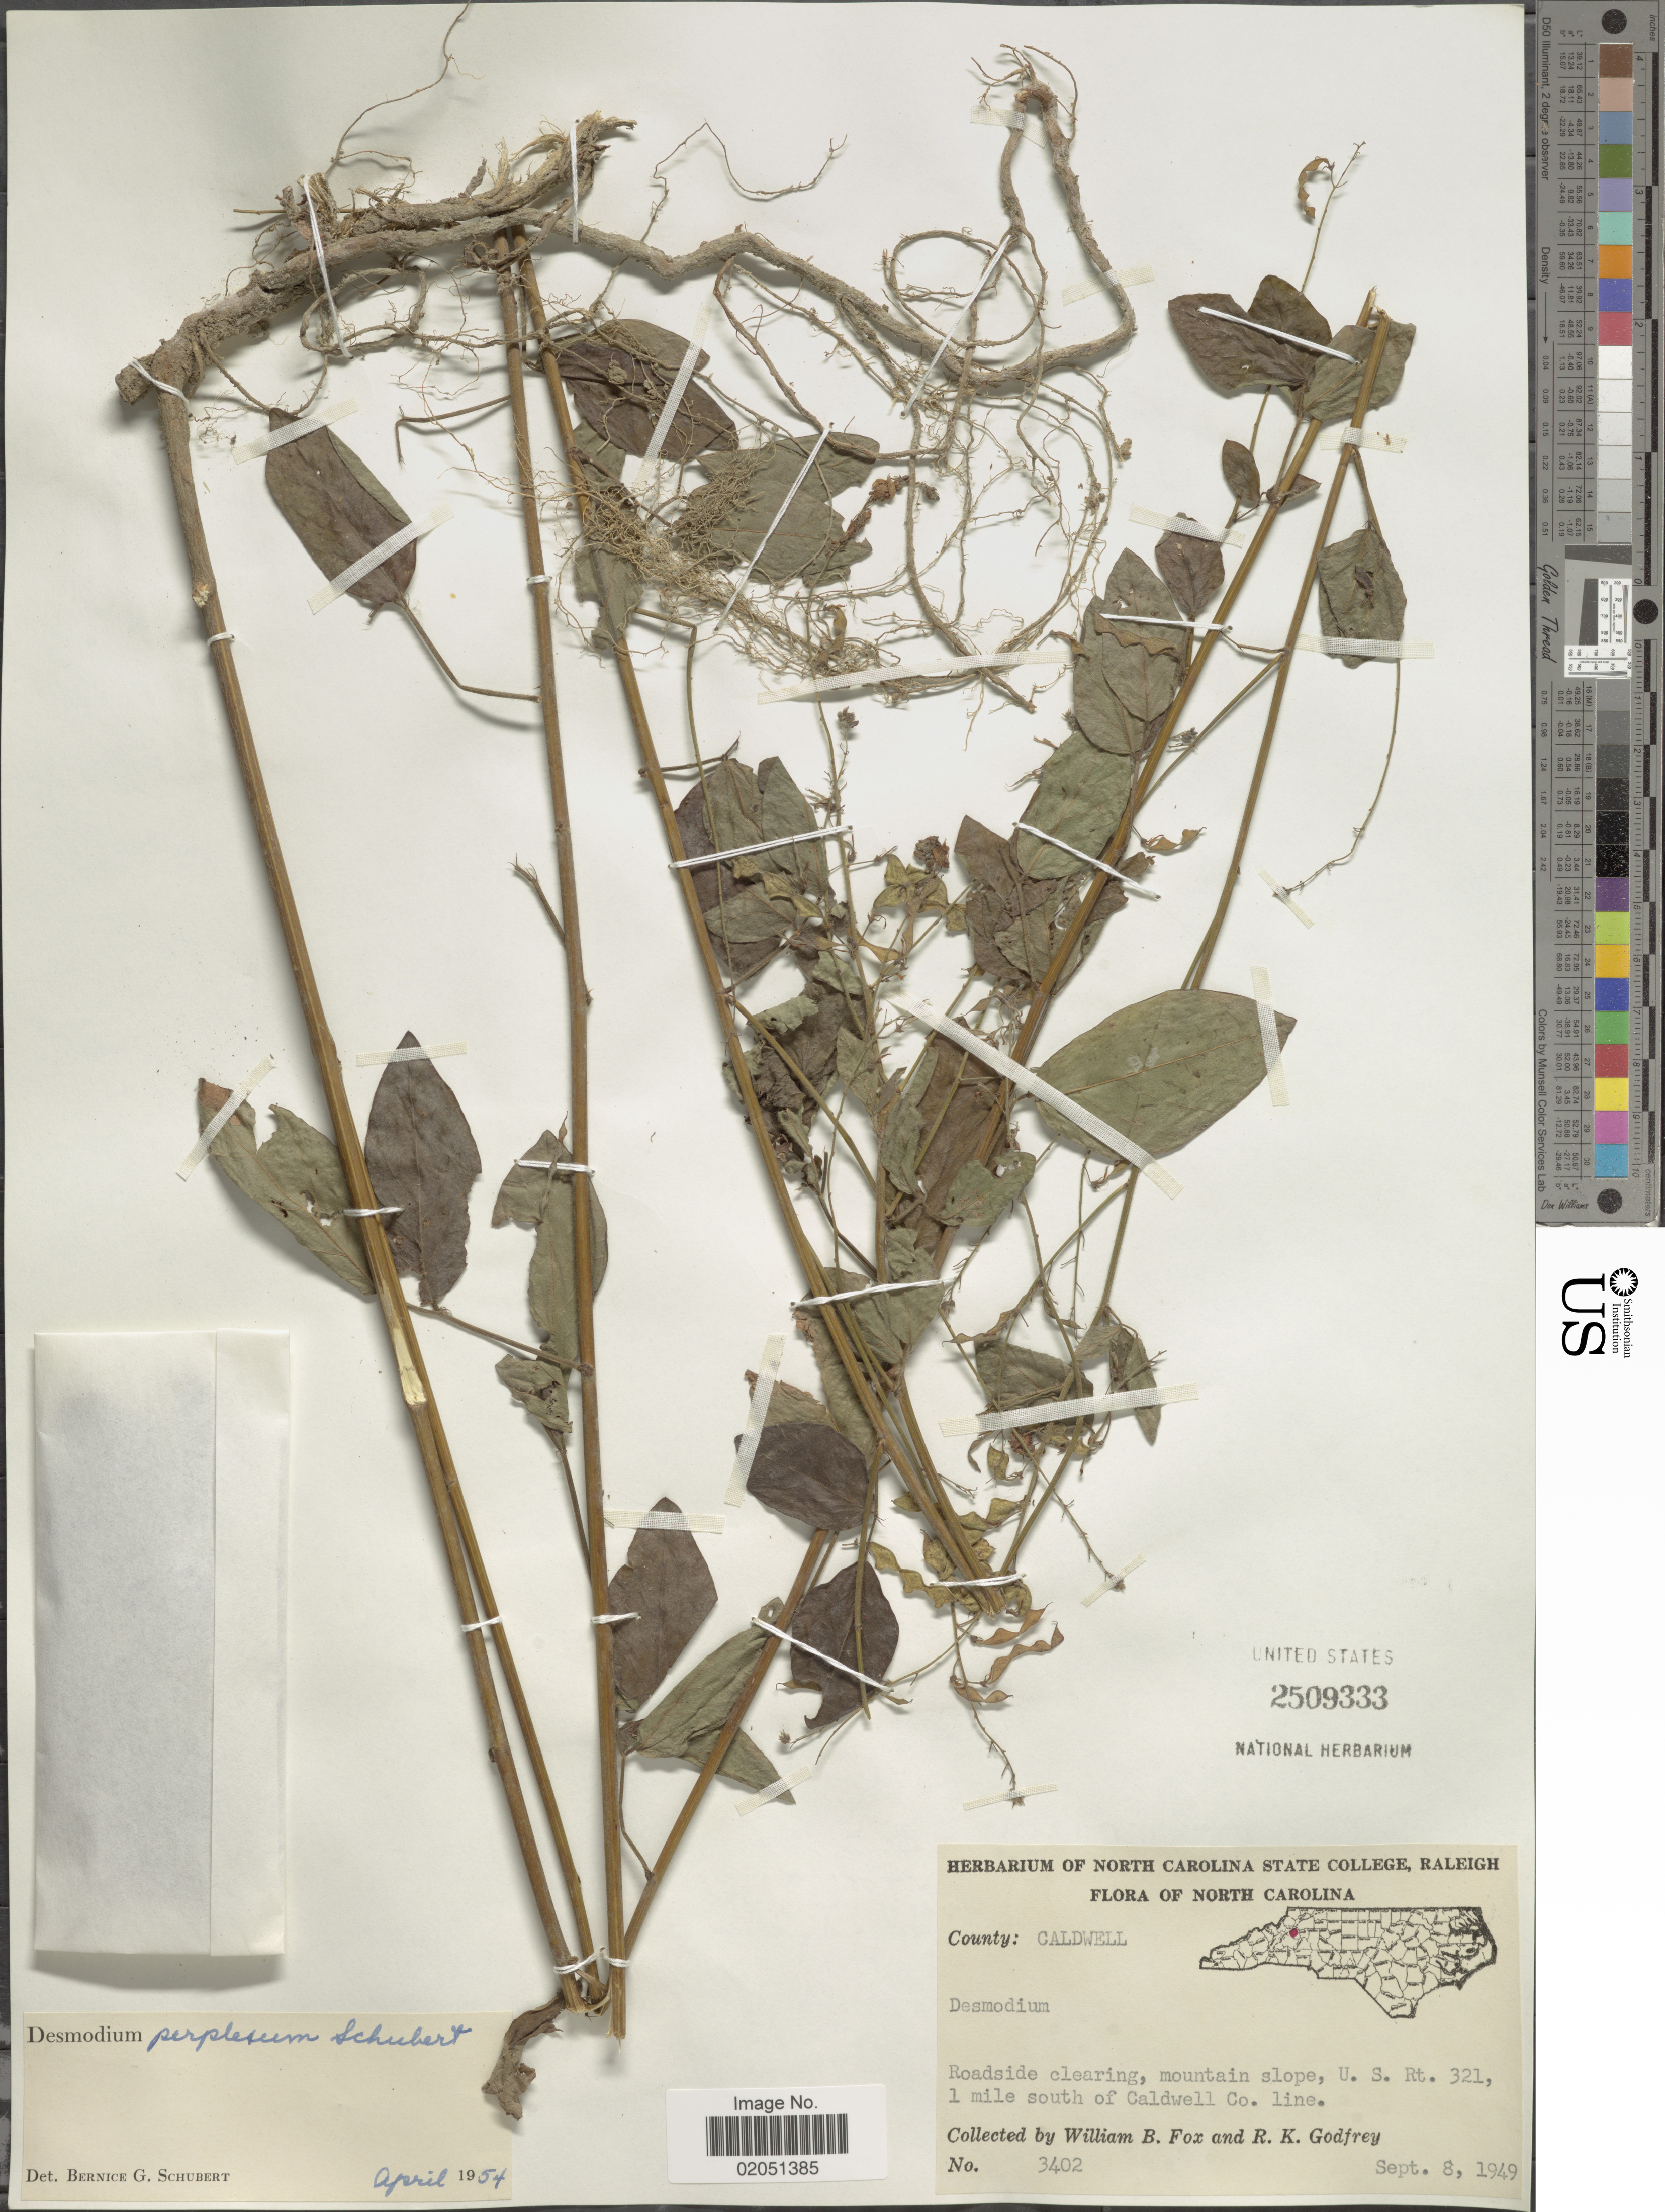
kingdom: Plantae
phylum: Tracheophyta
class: Magnoliopsida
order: Fabales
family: Fabaceae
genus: Desmodium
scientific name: Desmodium perplexum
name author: B.G. Schub.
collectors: W. B. Fox & R. K. Godfrey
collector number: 3402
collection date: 1949-09-08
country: United States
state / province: North Carolina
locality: County: Caldwell, roadside clearing, mountain slope, U.S. Rt. 321, 1 mile south of Caldwell Co. line.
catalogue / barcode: US 2509333